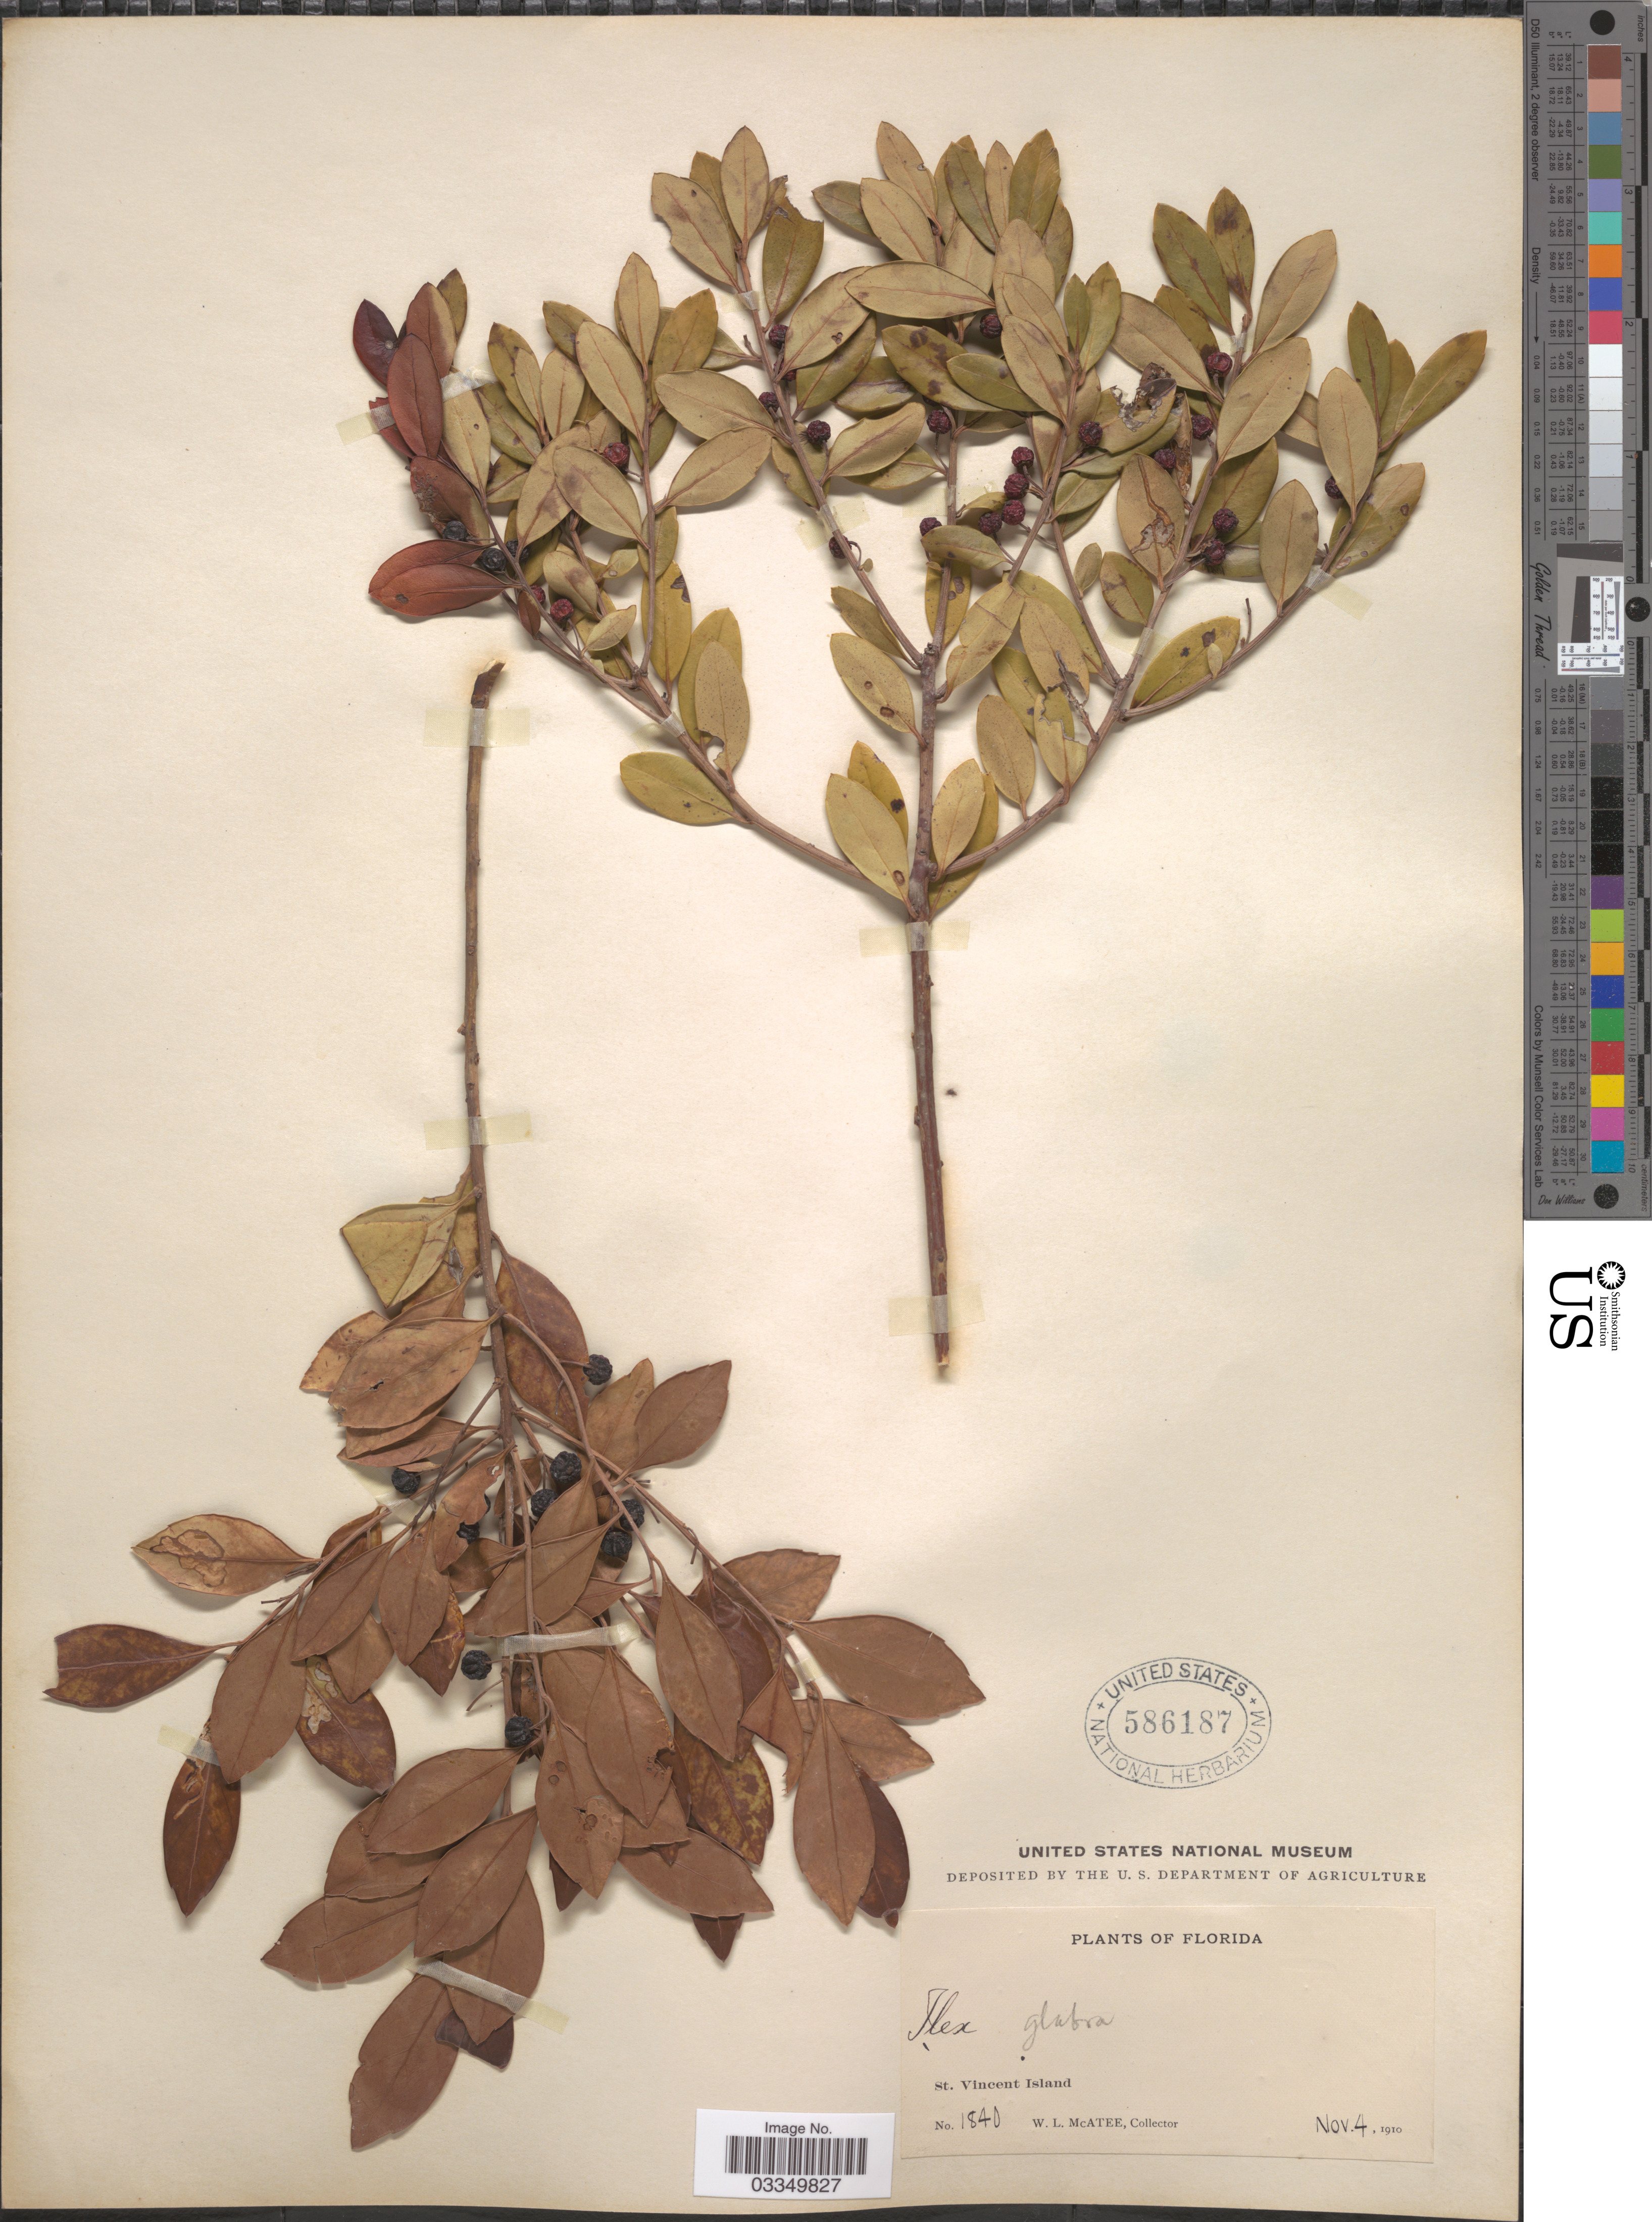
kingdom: Plantae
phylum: Tracheophyta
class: Magnoliopsida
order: Aquifoliales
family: Aquifoliaceae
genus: Ilex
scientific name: Ilex glabra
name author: (L.) A. Gray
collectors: W. McAtee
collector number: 1840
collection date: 1910-11-04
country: United States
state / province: Florida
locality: St. Vincent Island.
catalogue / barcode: US 586187